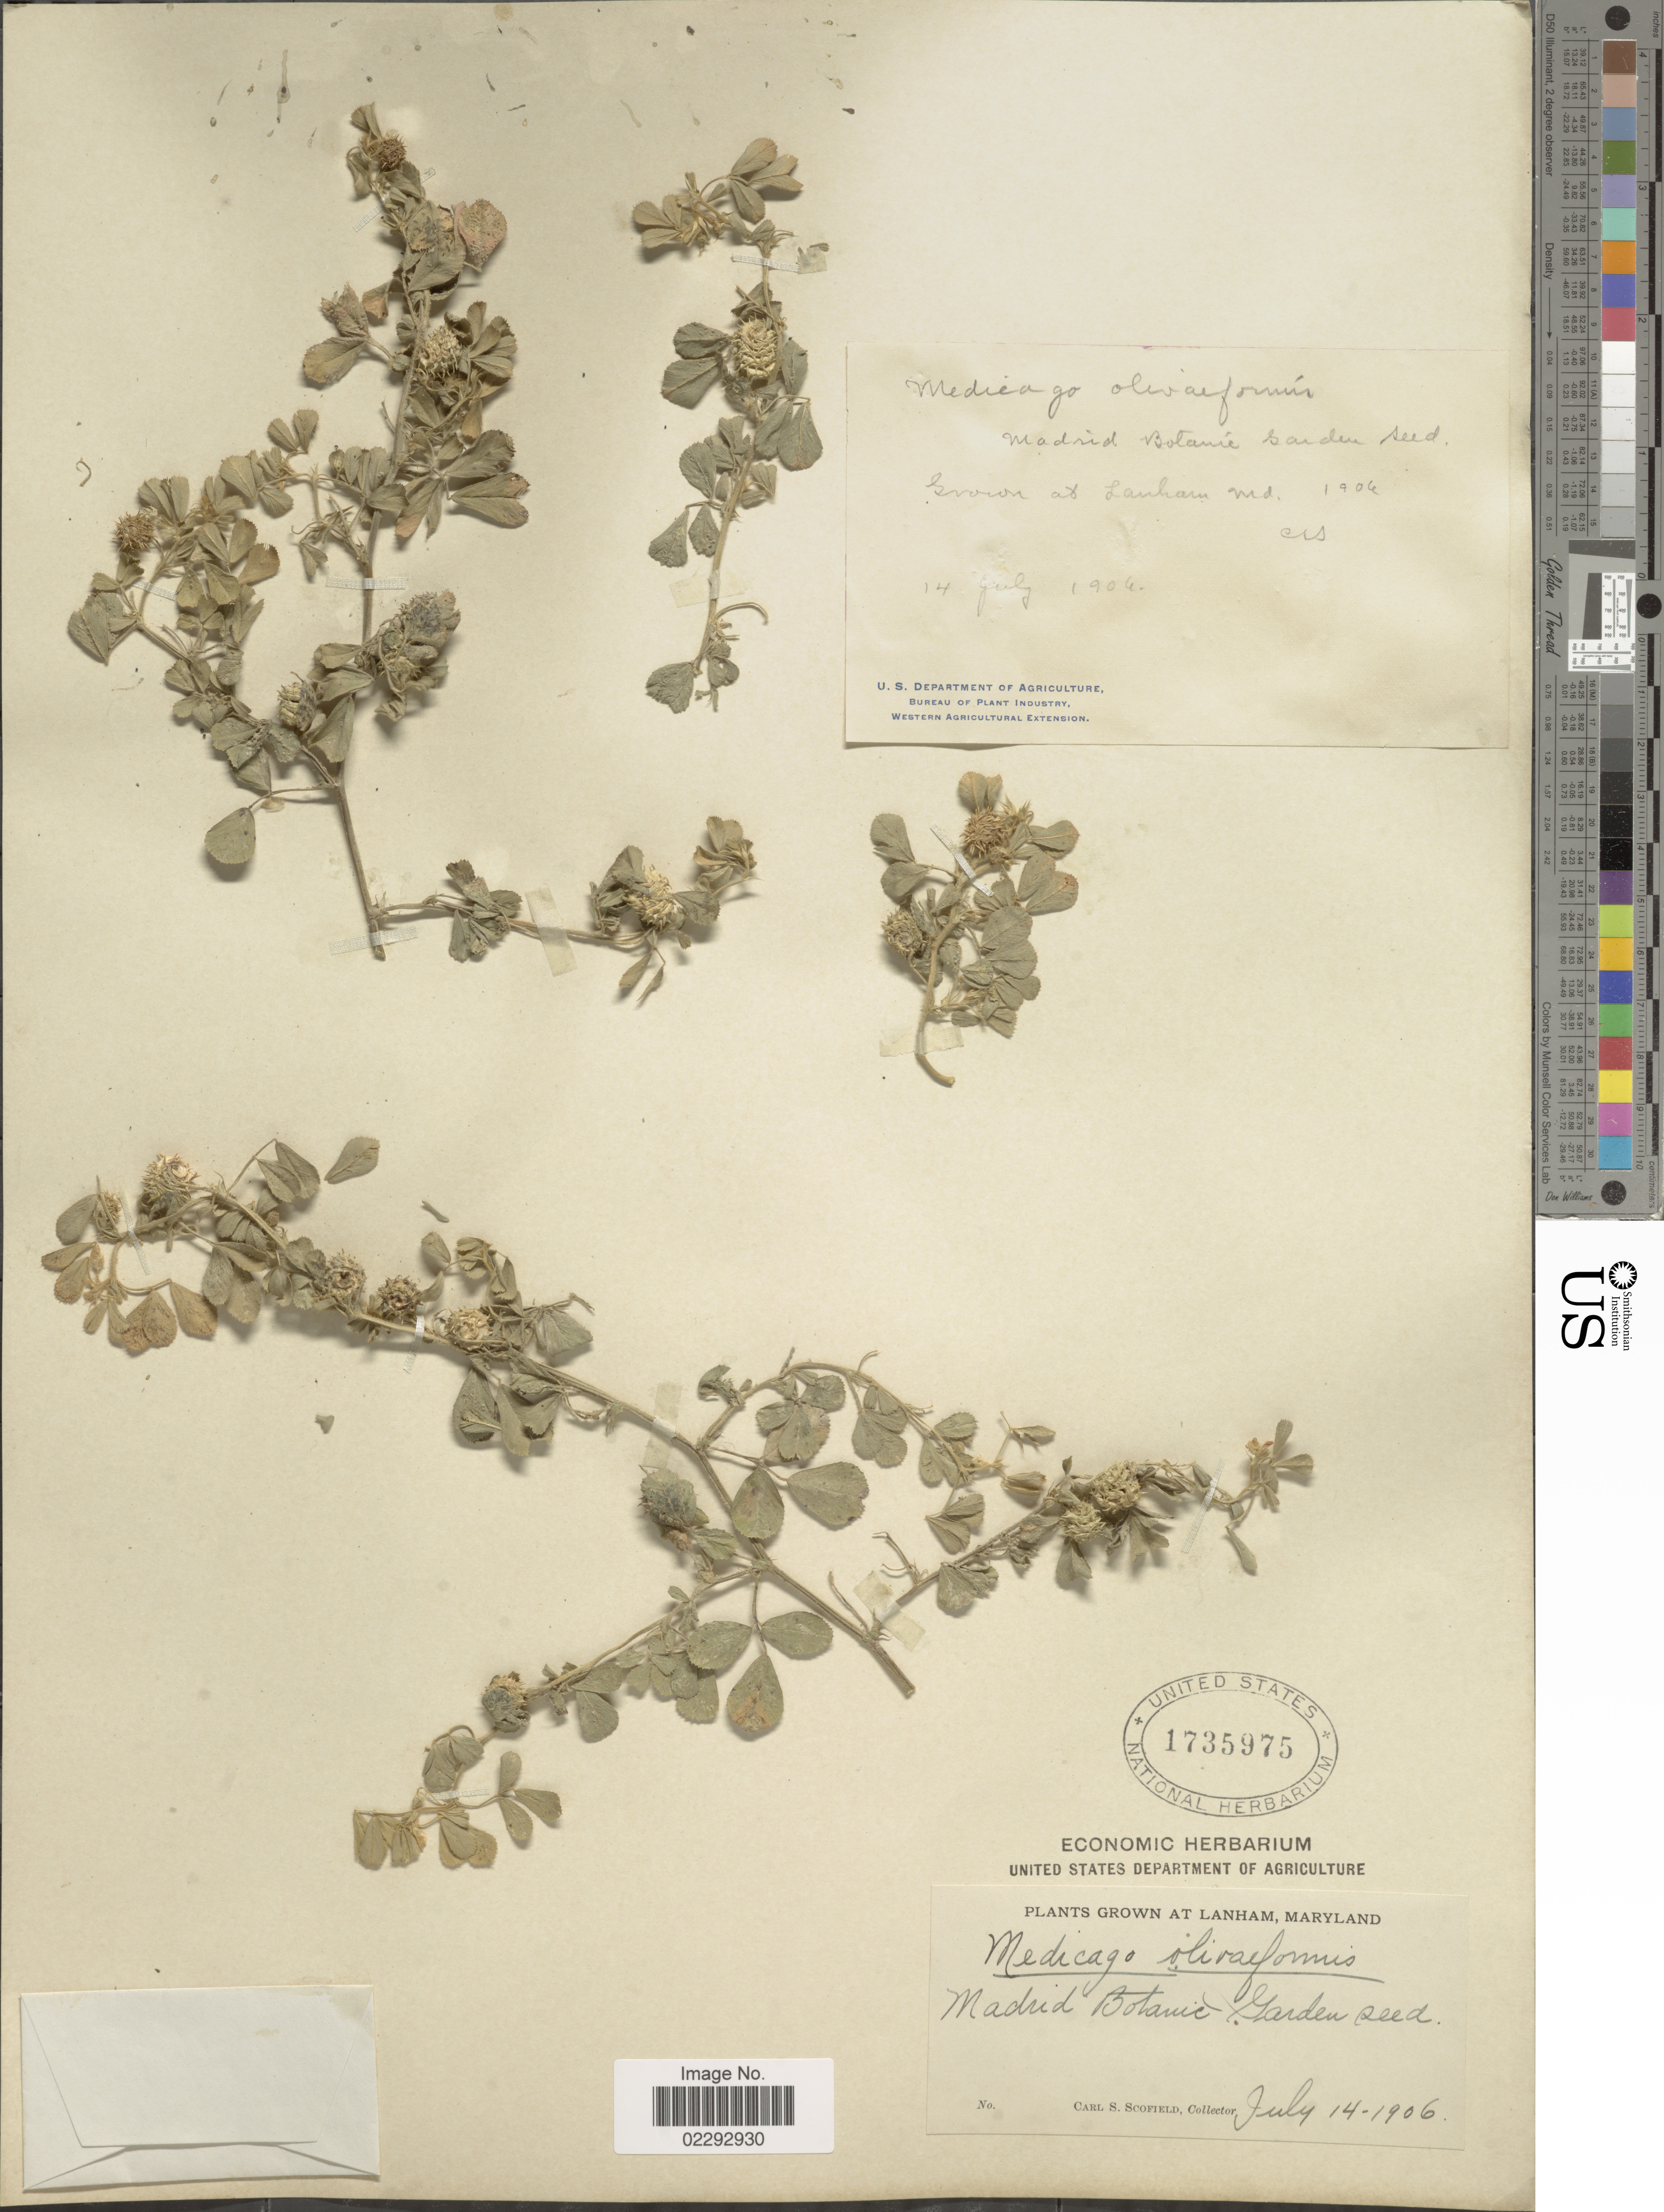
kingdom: Plantae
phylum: Tracheophyta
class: Magnoliopsida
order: Fabales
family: Fabaceae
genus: Medicago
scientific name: Medicago olivaeformis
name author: Gussone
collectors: C. Scofield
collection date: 1906-07-14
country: United States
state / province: Maryland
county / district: Prince George's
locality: At Lanham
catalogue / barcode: US 1735975